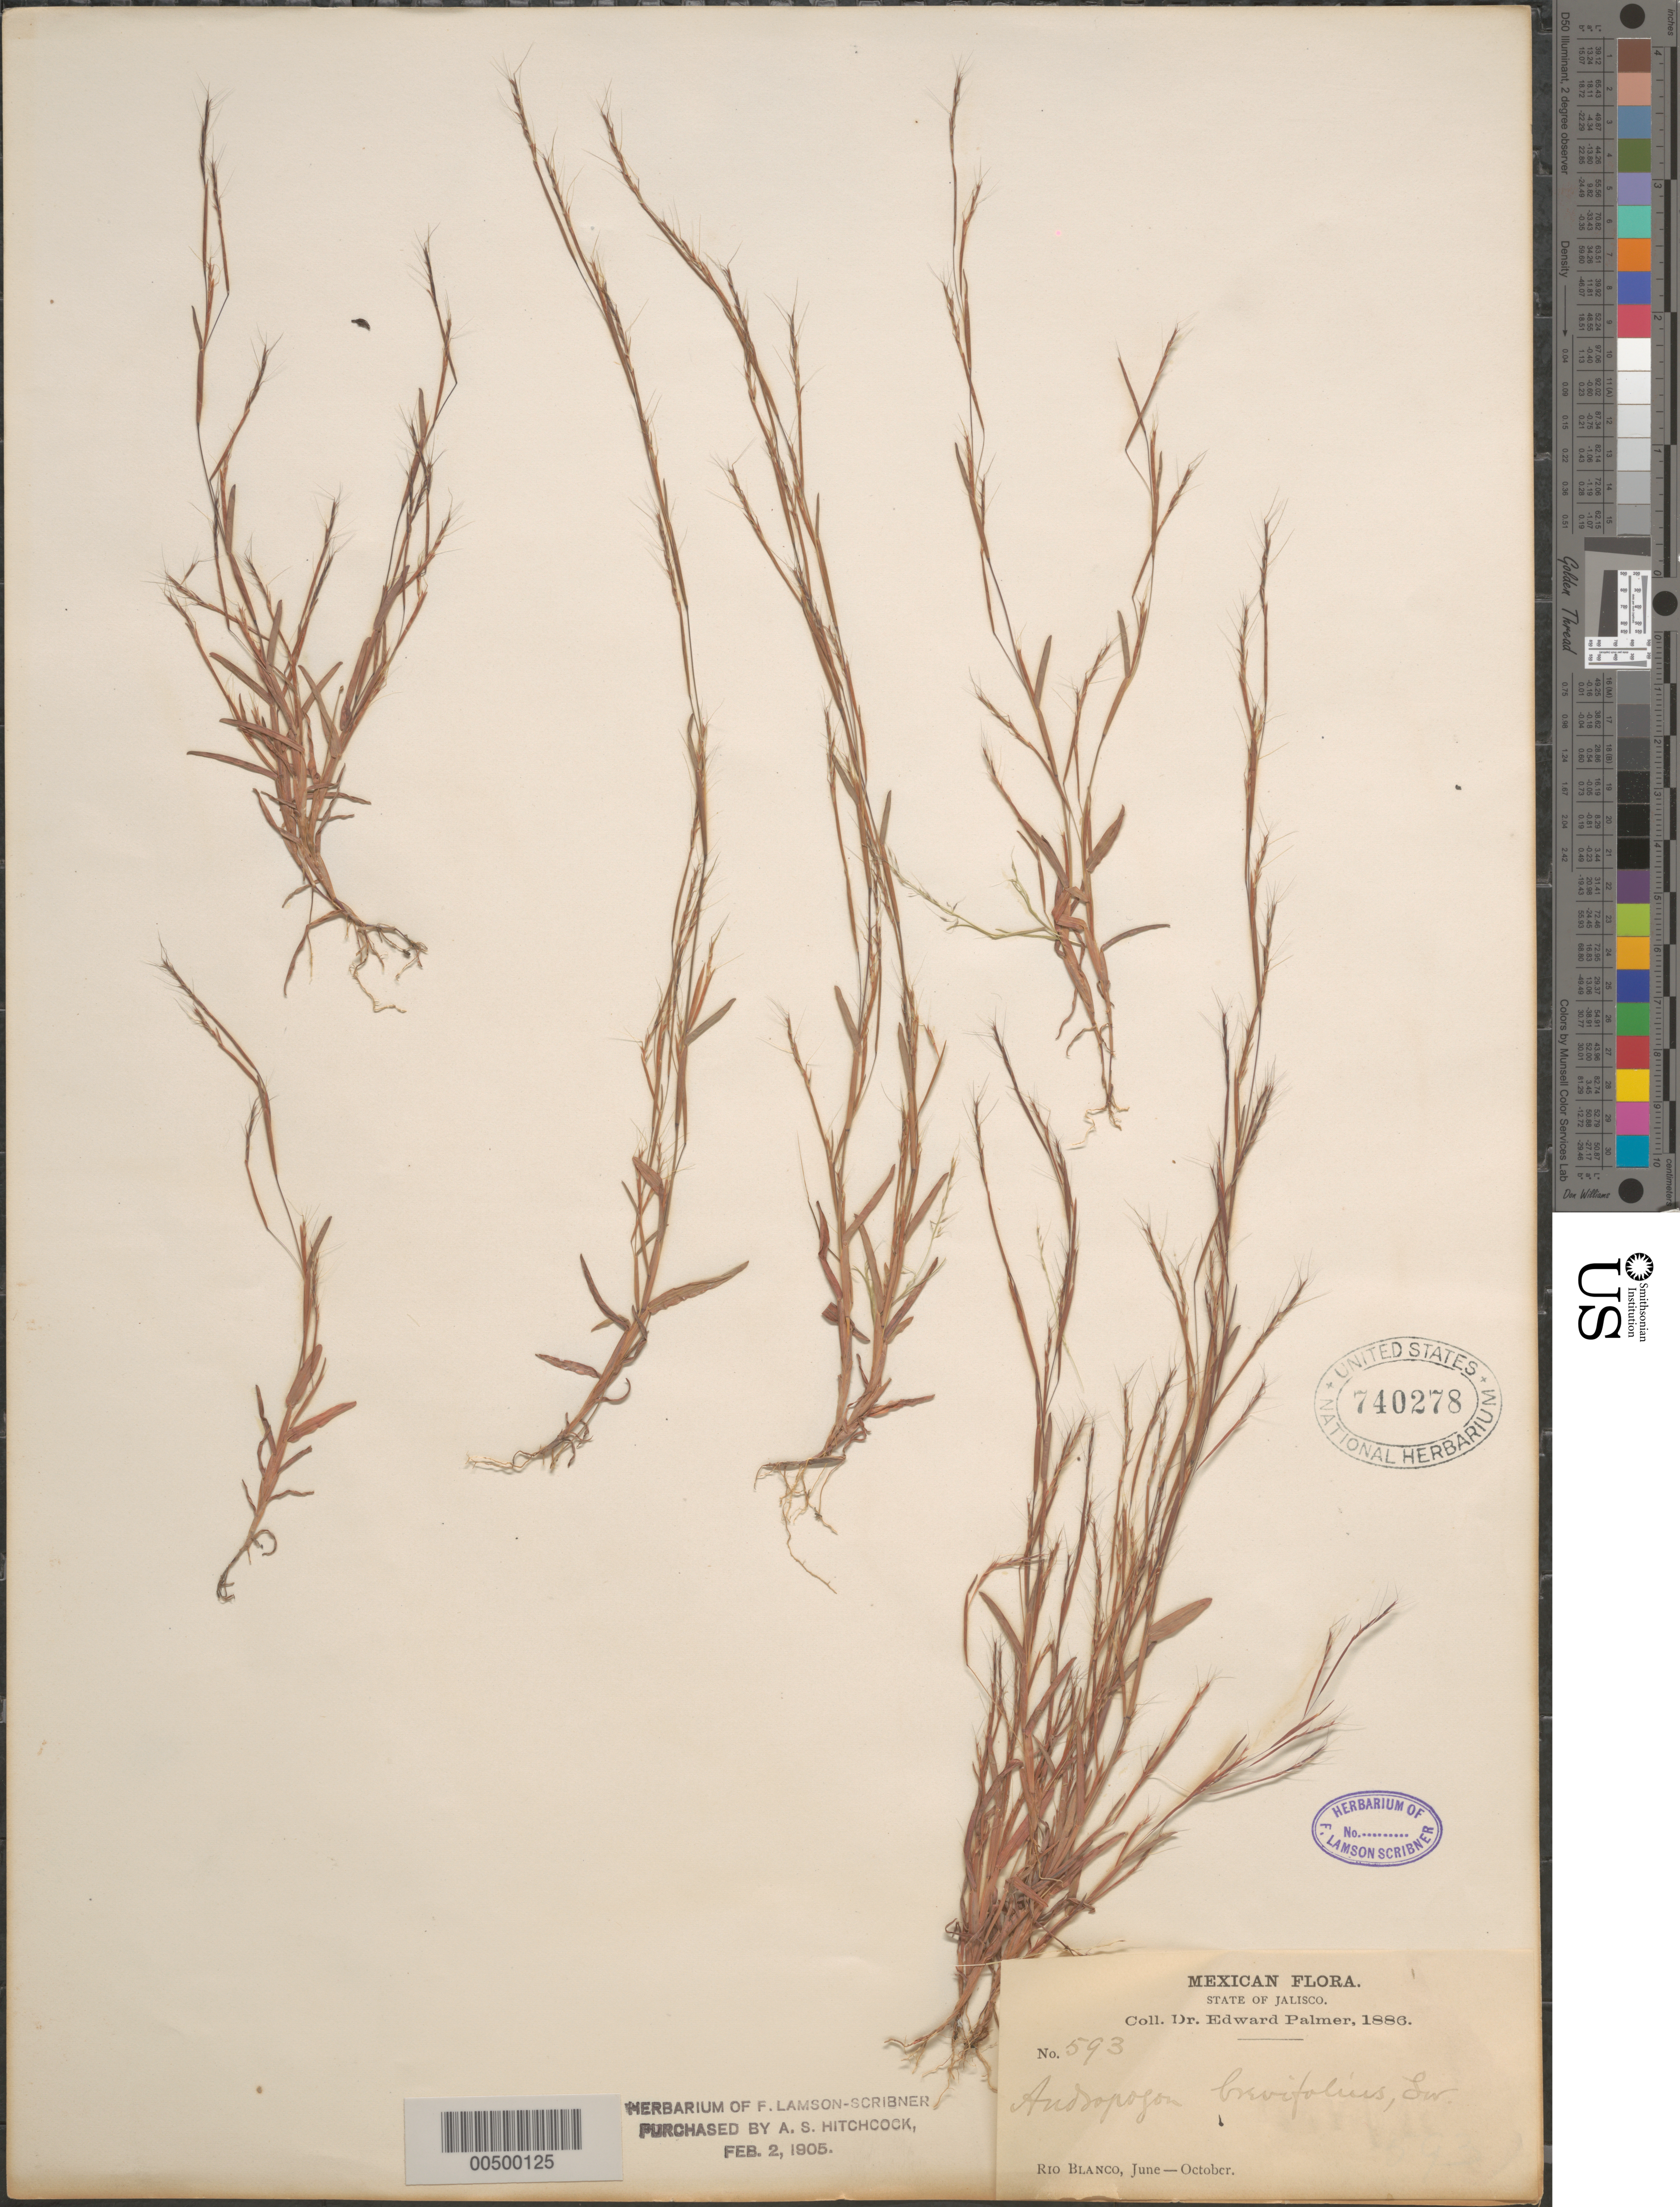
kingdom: Plantae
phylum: Tracheophyta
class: Liliopsida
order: Poales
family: Poaceae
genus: Schizachyrium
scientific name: Schizachyrium brevifolium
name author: (Sw.) Nees ex Büse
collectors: E. Palmer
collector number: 593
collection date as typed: Jun 1886 to Oct 1886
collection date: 1886-06/1886-10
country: Mexico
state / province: Jalisco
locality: Rio Blanco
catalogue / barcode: US 740278